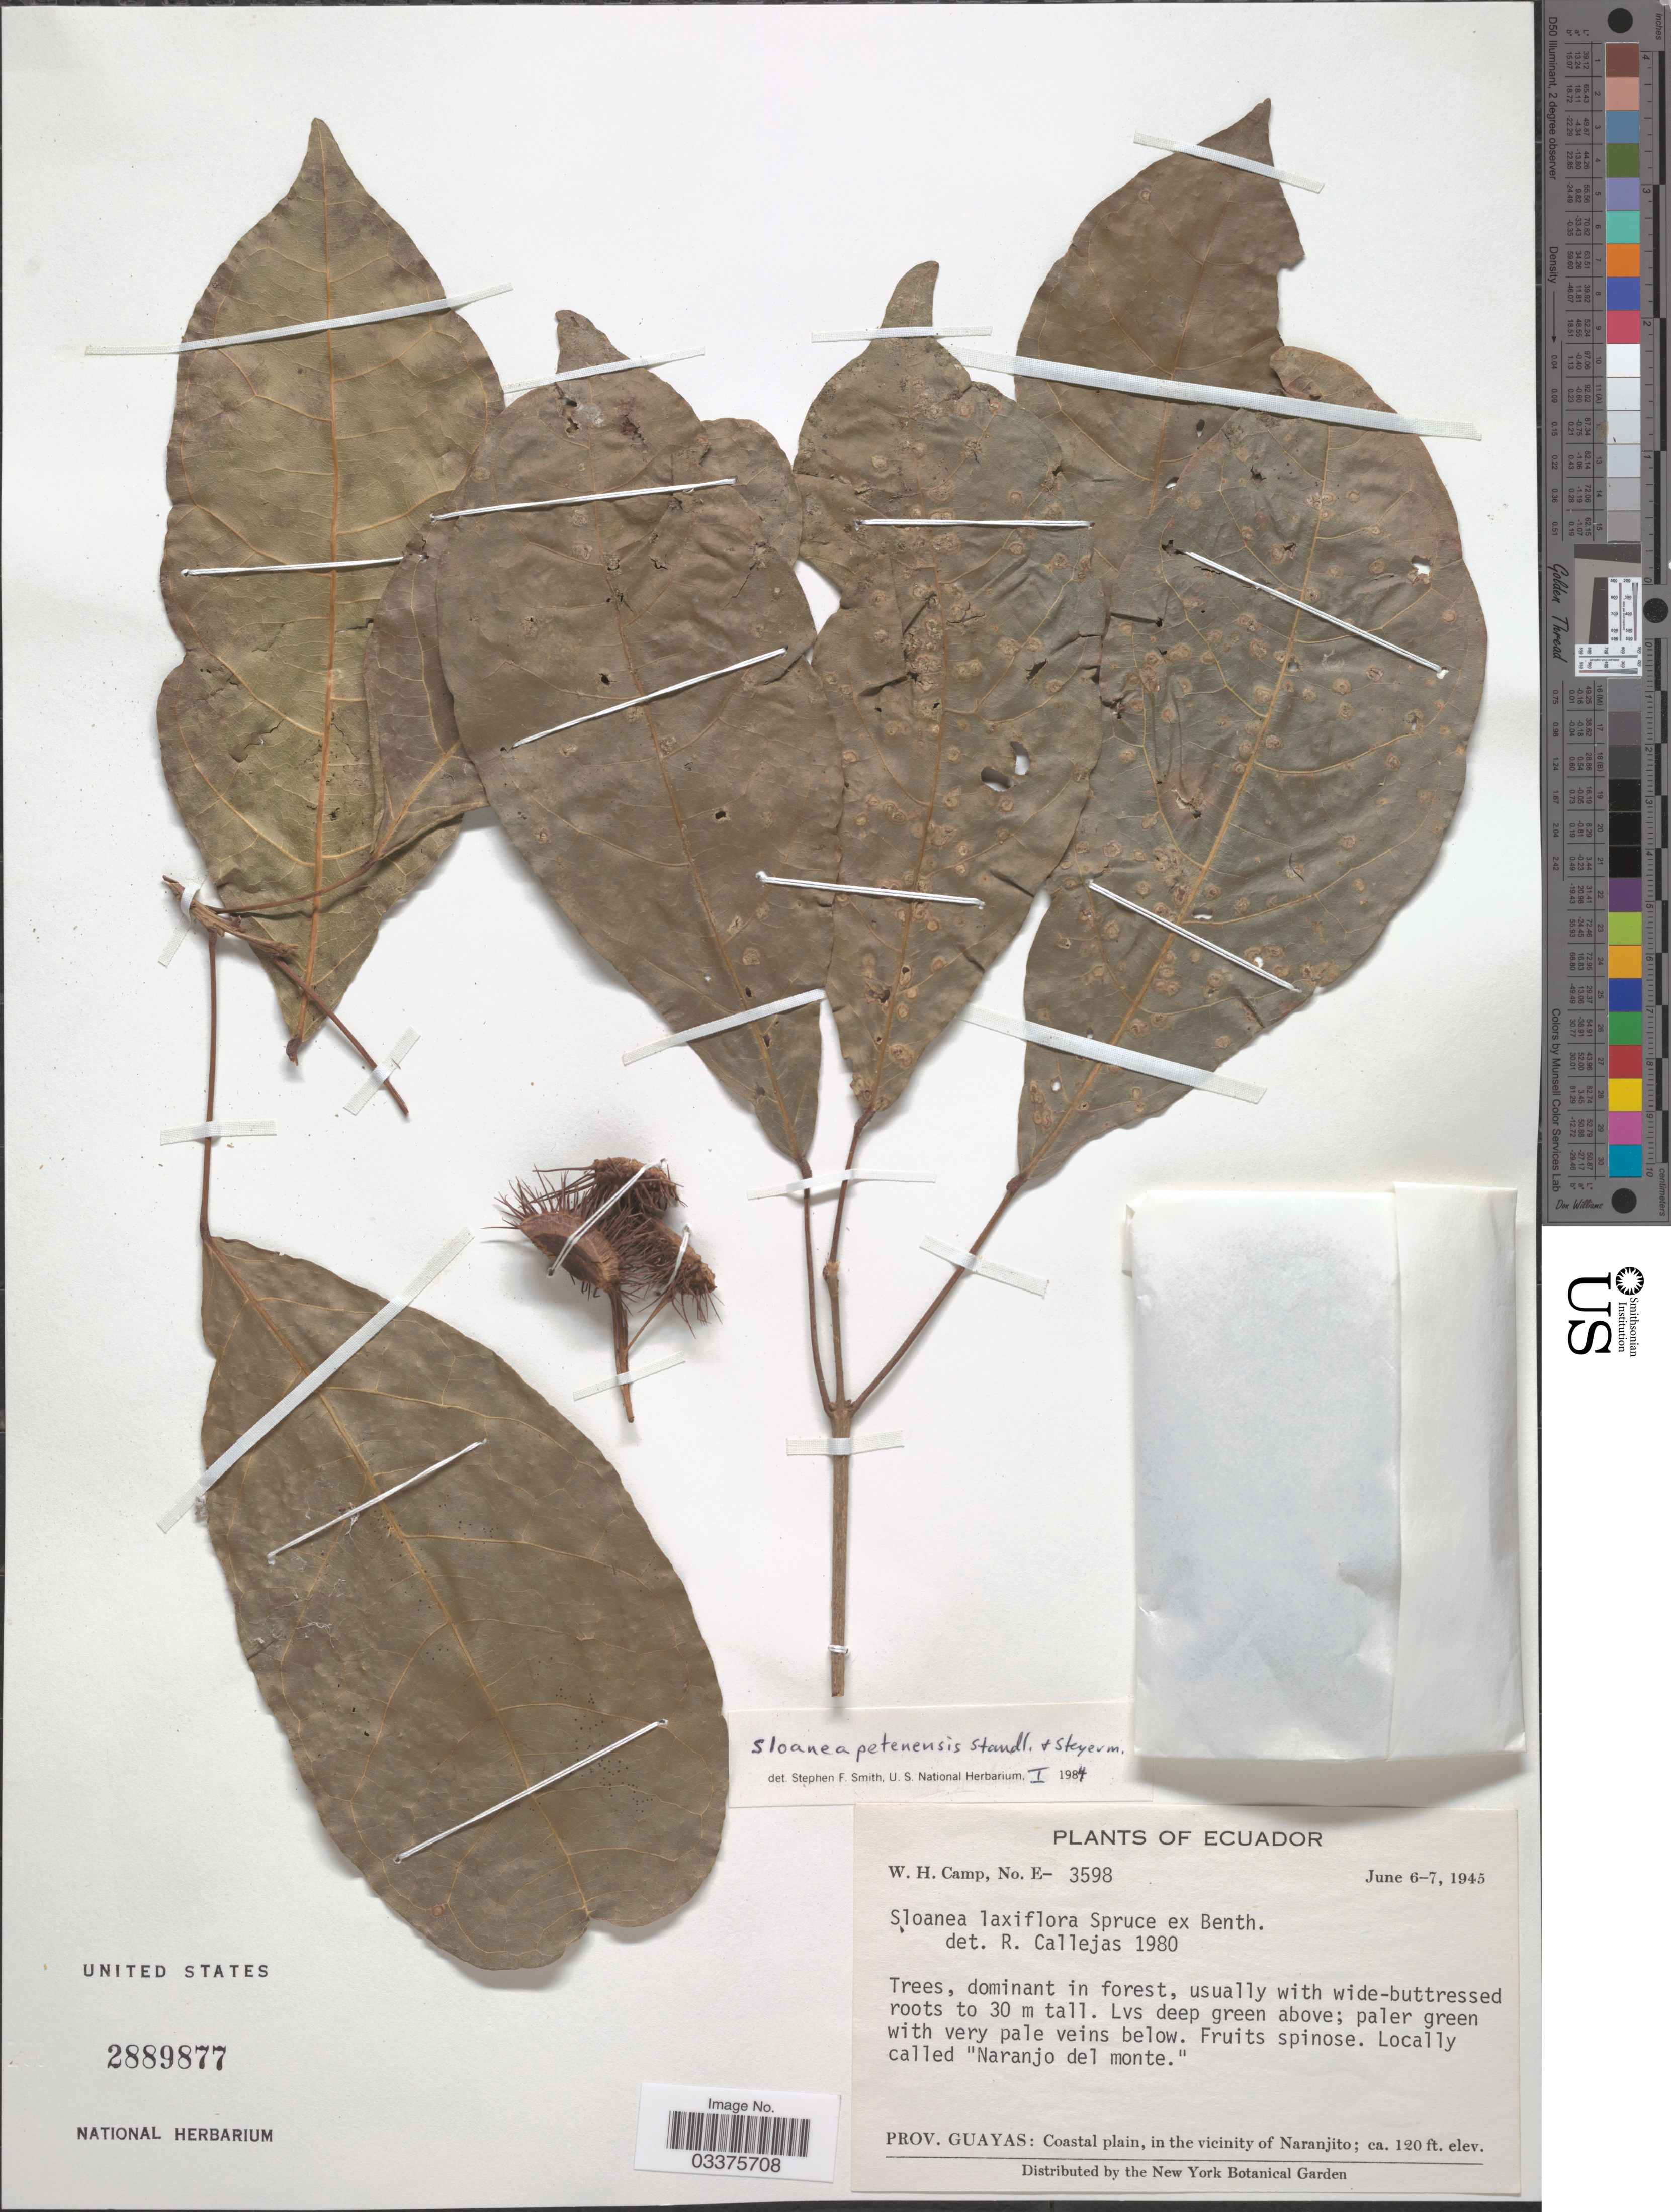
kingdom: Plantae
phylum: Tracheophyta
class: Magnoliopsida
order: Oxalidales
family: Elaeocarpaceae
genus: Sloanea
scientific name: Sloanea petenensis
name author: Standl. & Steyerm.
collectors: W. H. Camp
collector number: E-3598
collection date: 1945-06-06/1945-06-07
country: Ecuador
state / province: Guayas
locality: Coastal plain, in the vicinity of Naranjito.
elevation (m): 37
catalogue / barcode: US 2889877